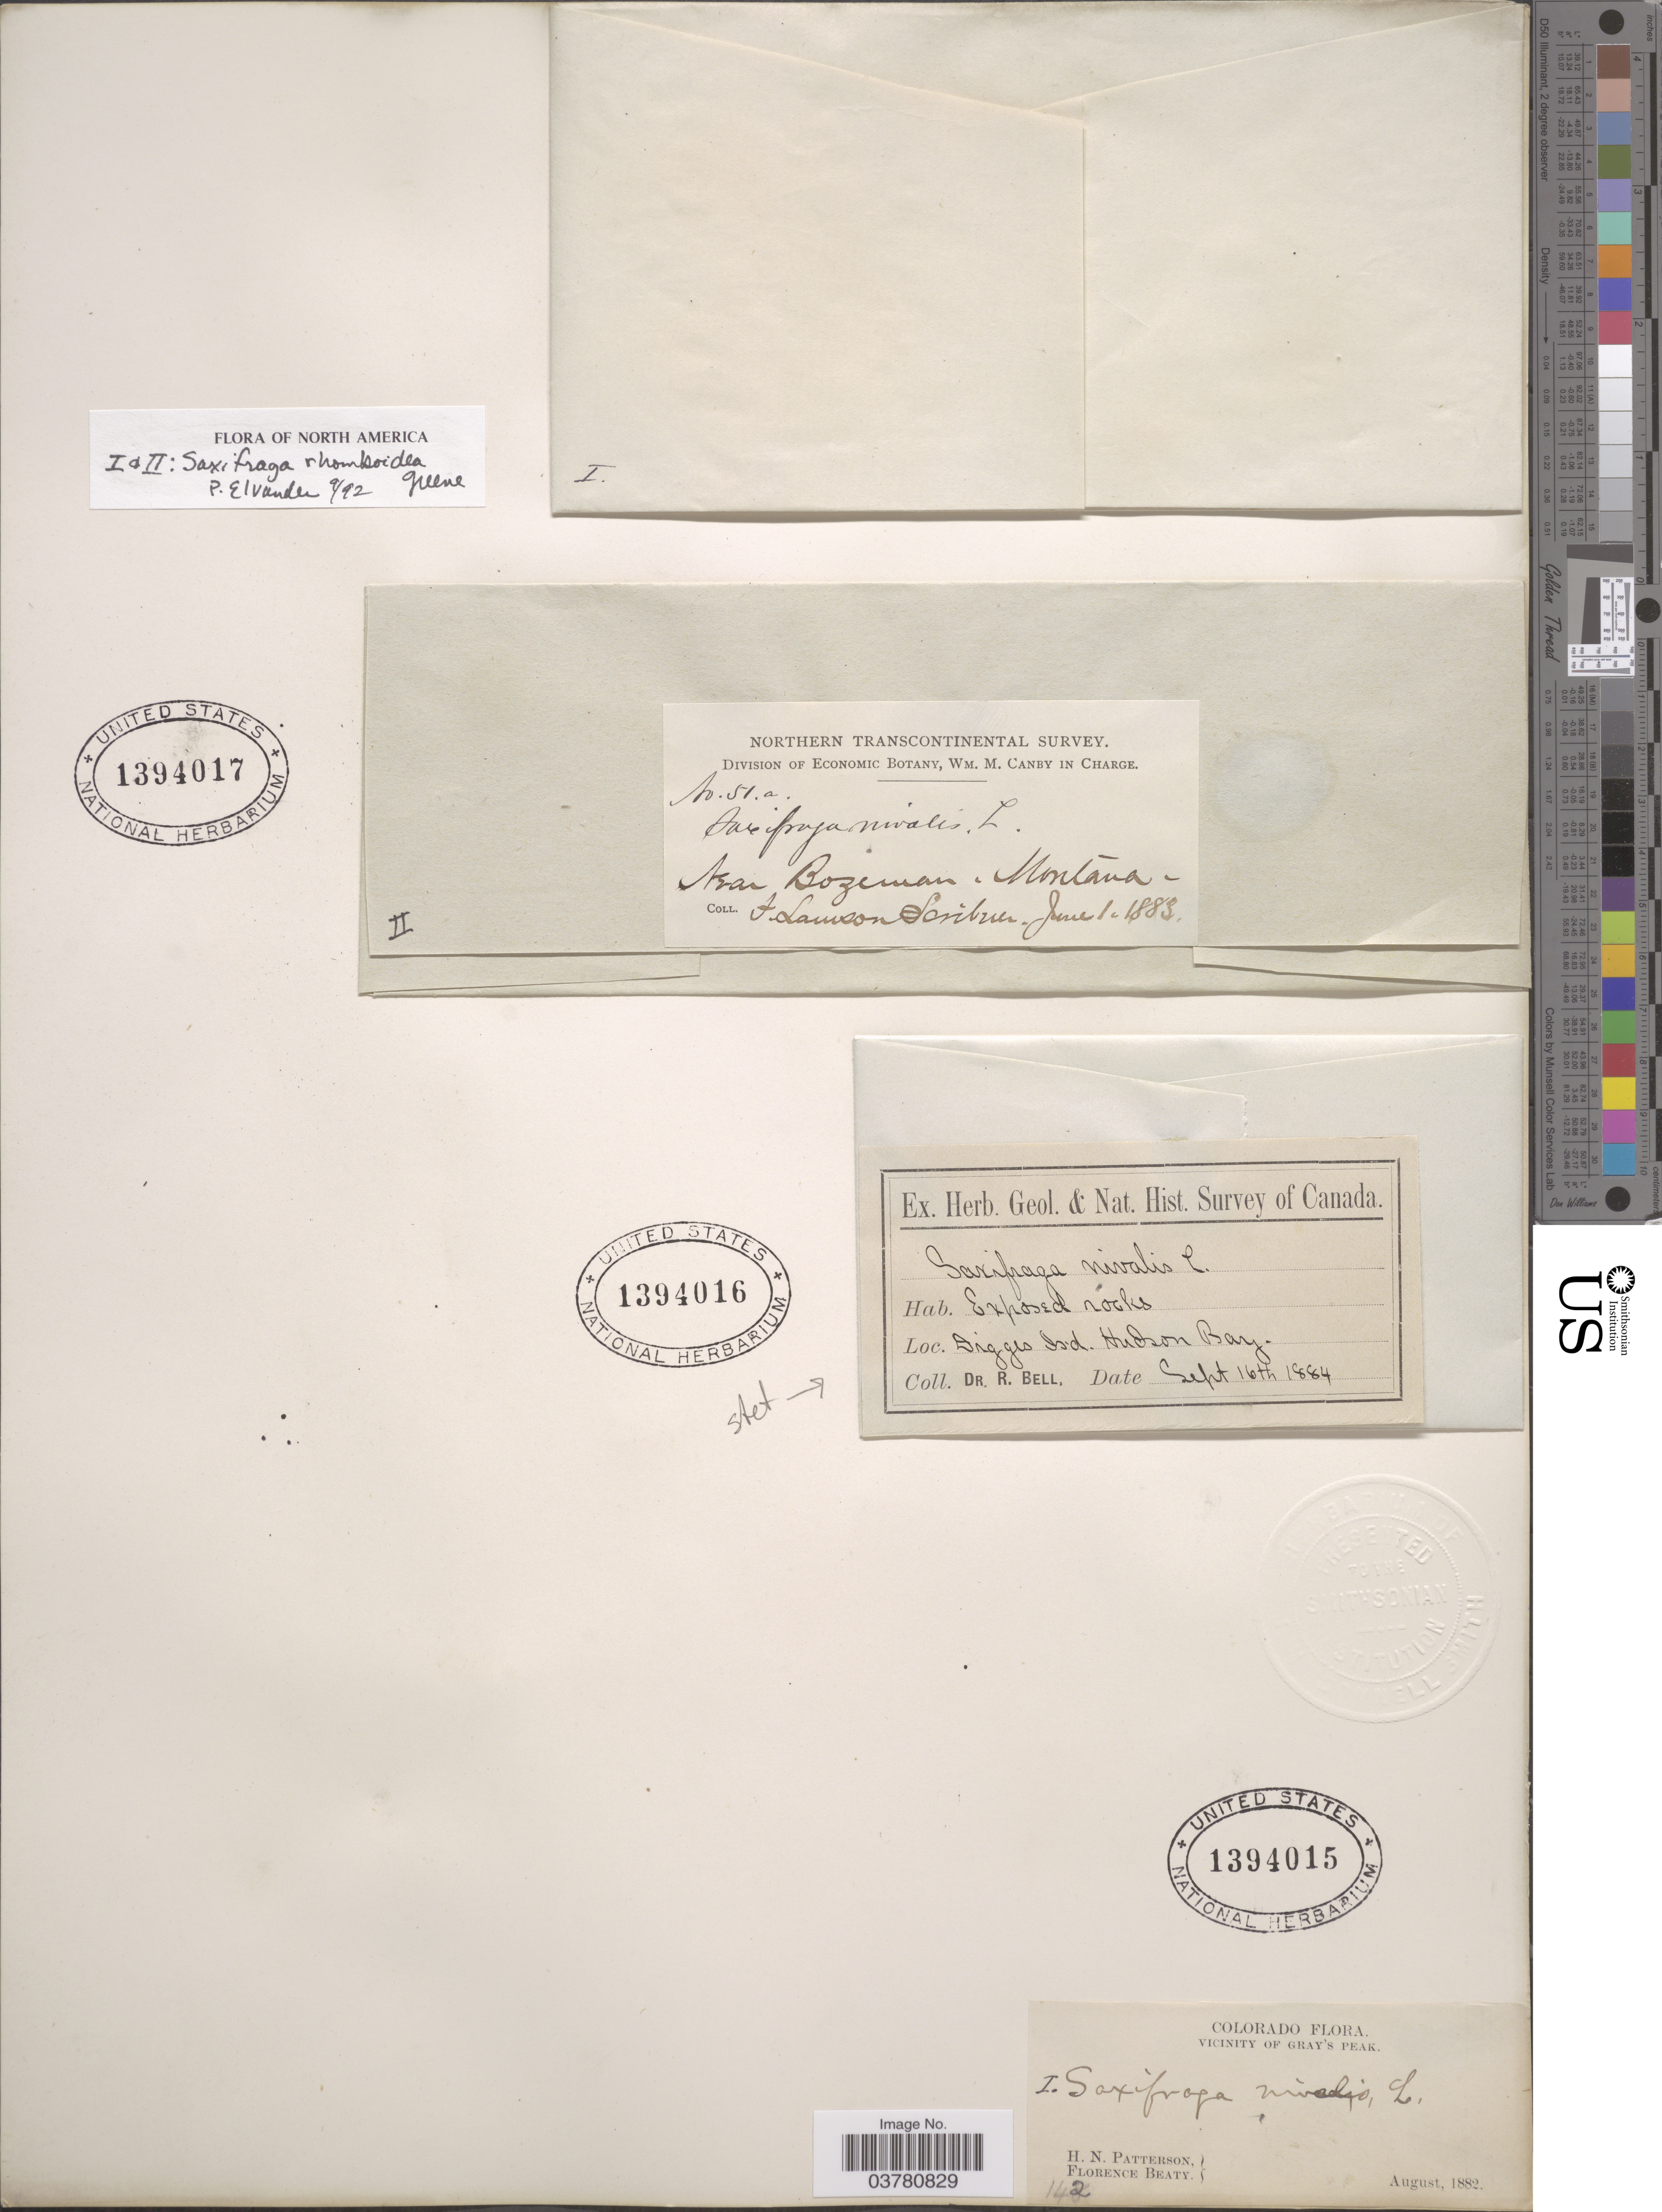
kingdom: Plantae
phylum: Tracheophyta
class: Magnoliopsida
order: Saxifragales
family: Saxifragaceae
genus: Micranthes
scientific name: Micranthes rhomboidea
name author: (Greene) Small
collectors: F. Lamson-Scribner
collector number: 51a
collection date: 1883-06-01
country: United States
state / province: Montana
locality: Near Bozeman.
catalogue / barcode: US 1394017